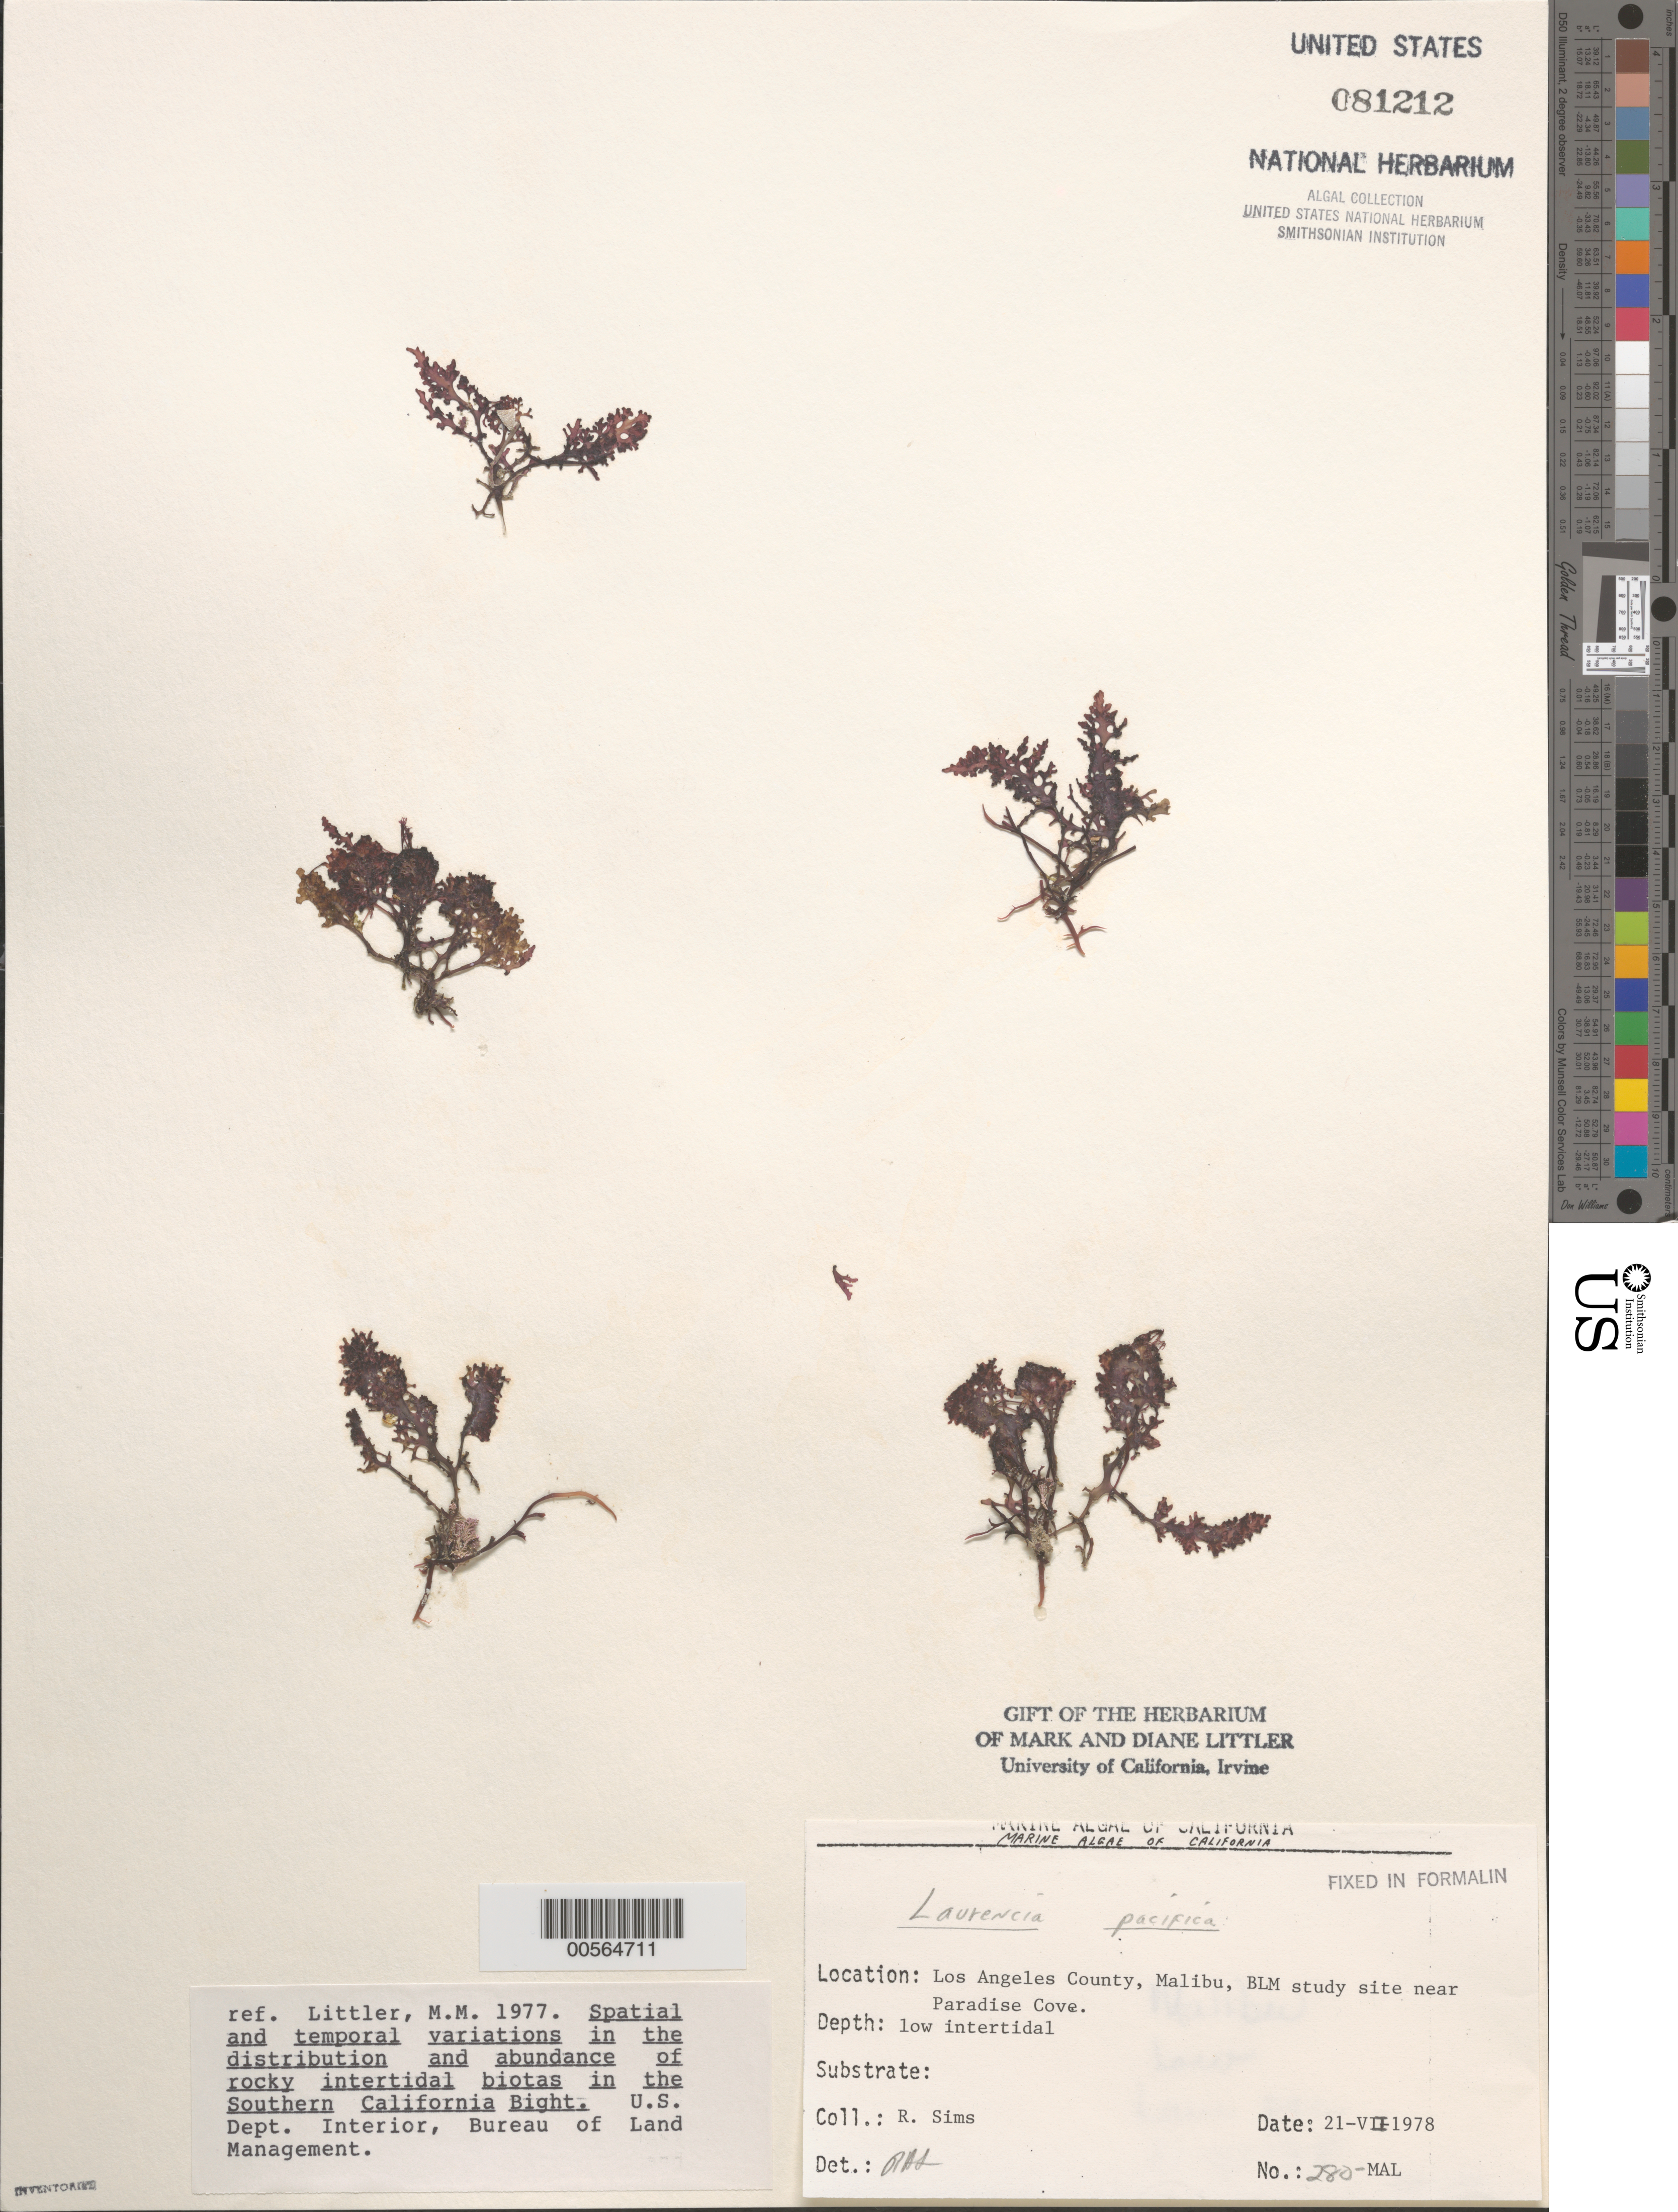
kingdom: Plantae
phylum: Rhodophyta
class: Florideophyceae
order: Ceramiales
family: Rhodomelaceae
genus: Laurencia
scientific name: Laurencia pacifica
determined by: Sims, Robert H.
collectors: R. H. Sims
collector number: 280-mal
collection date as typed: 21 Jul 1978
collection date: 1978-07-21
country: United States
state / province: California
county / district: Los Angeles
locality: Malibu, near Paradise Cove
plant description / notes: BLM-SOCALBIGHT Rocky Intertidal Survey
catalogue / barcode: US 81212